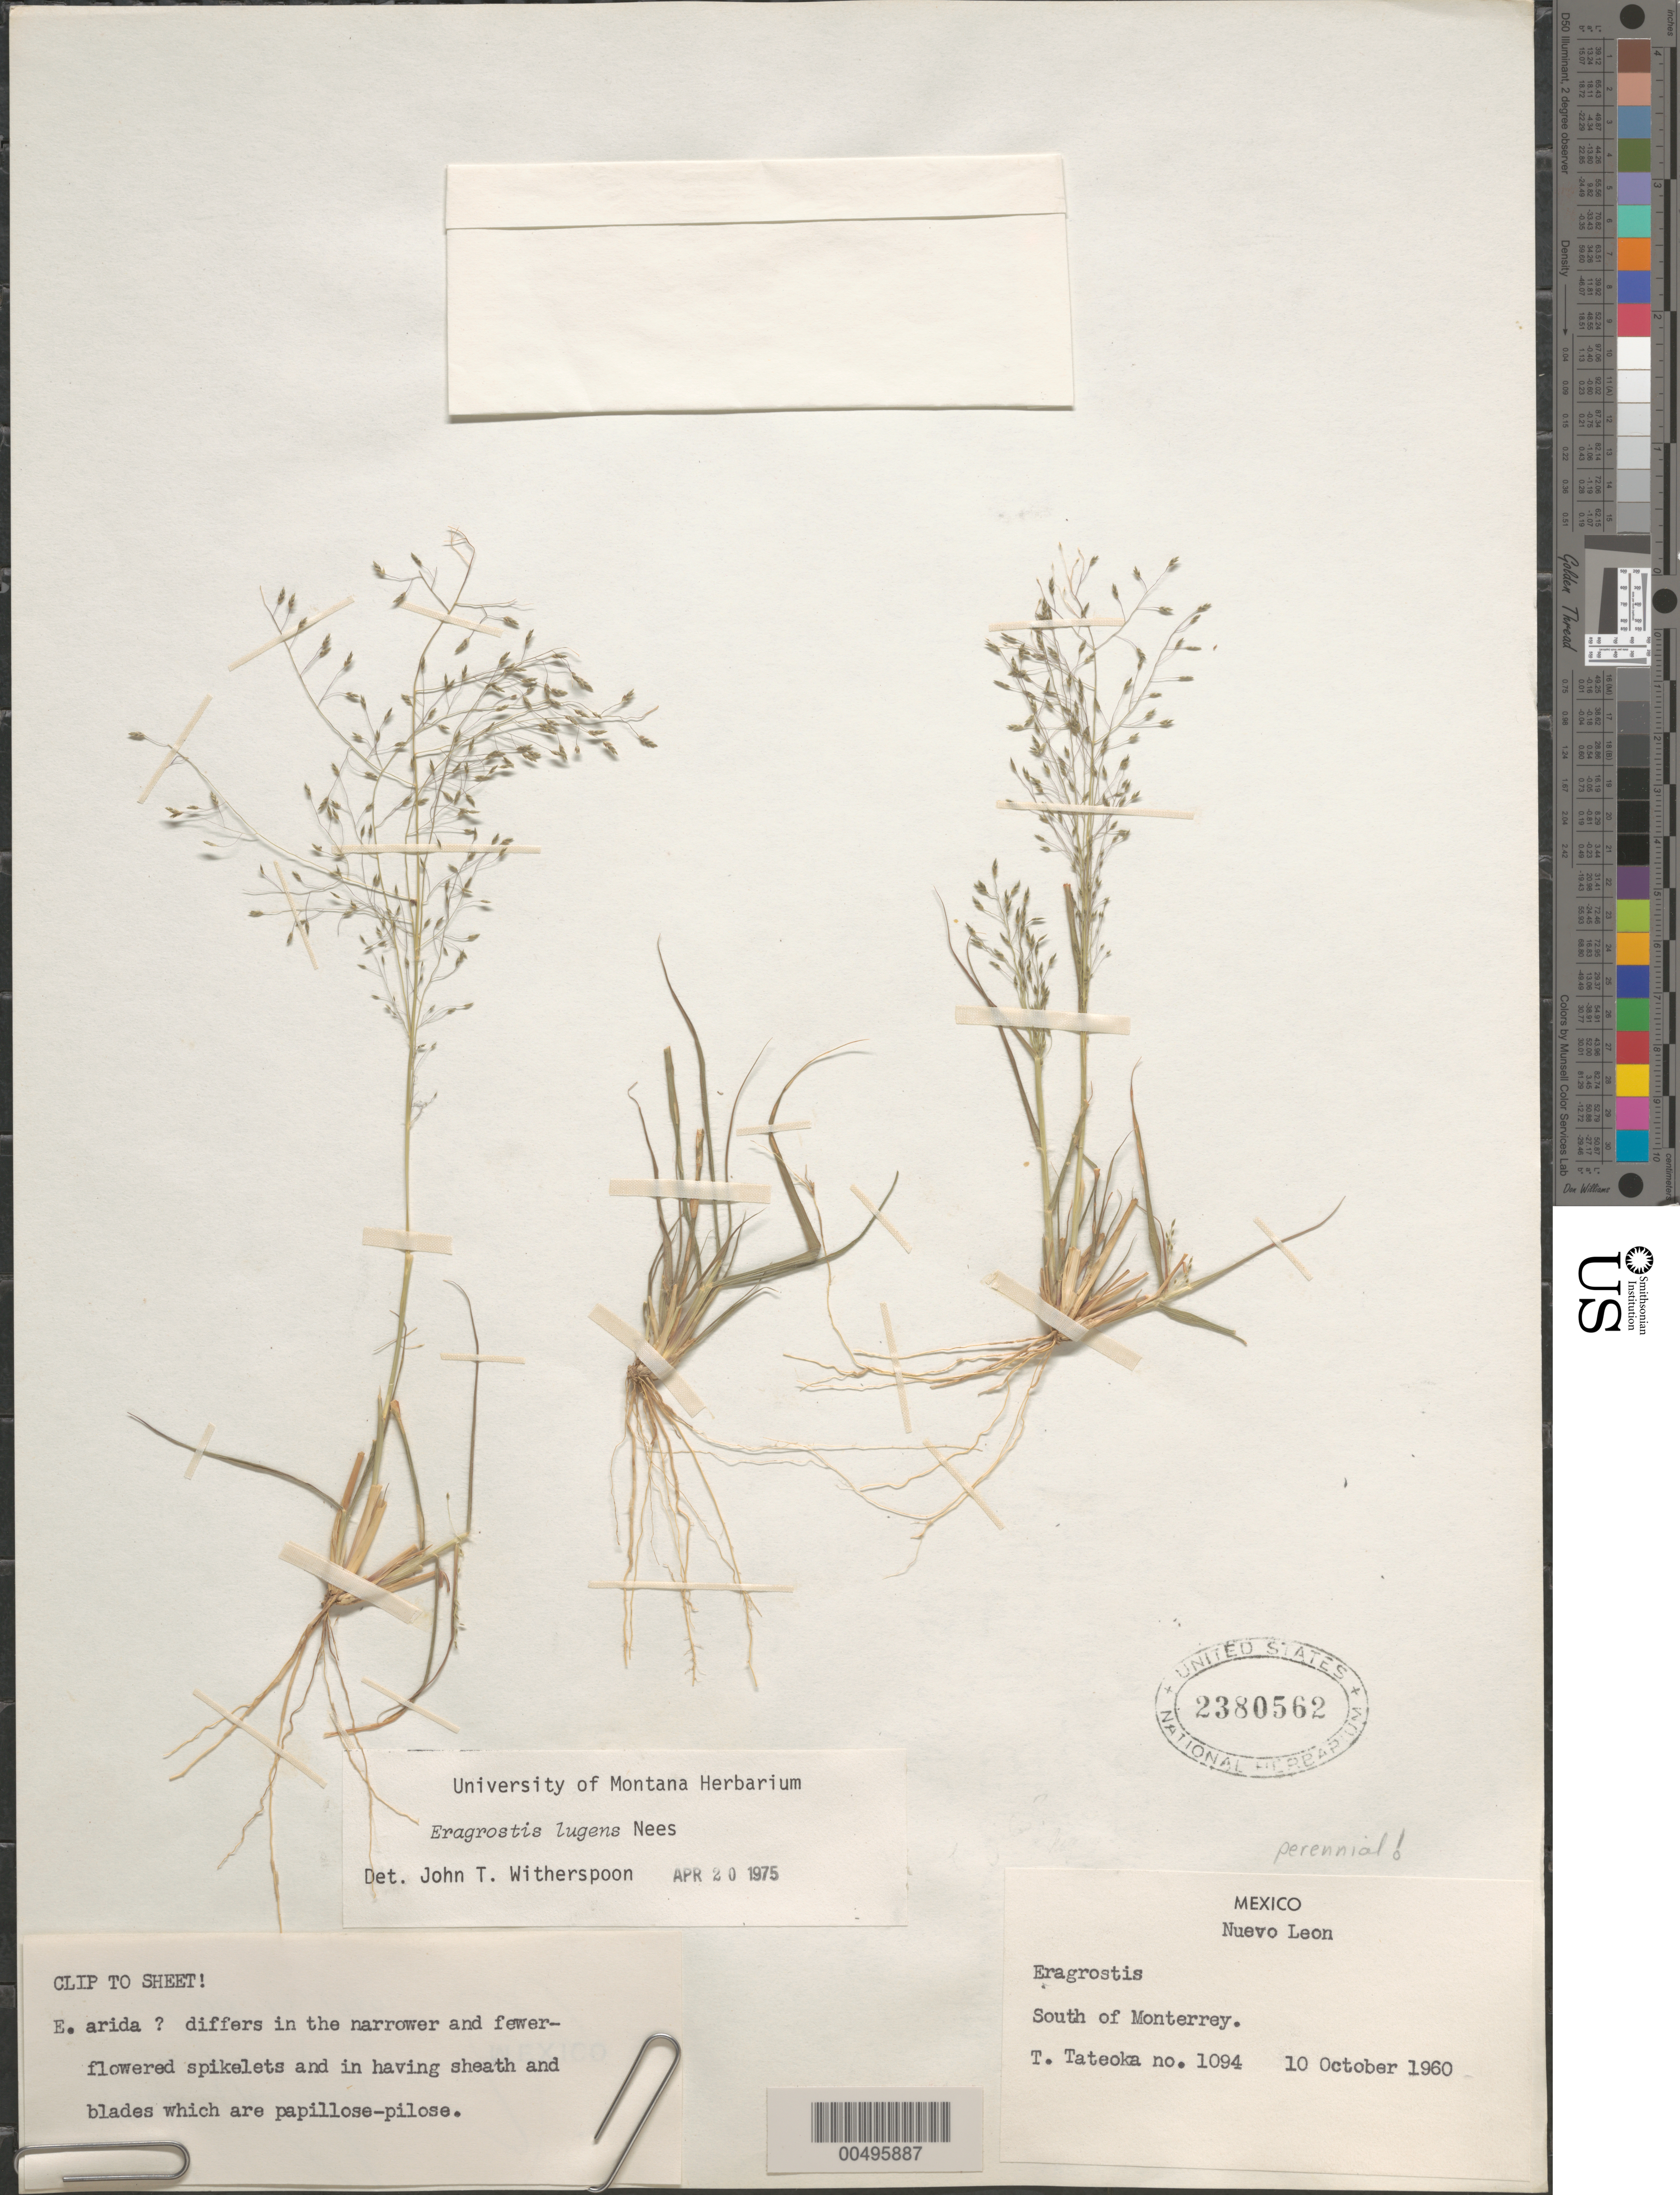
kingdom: Plantae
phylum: Tracheophyta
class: Liliopsida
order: Poales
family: Poaceae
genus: Eragrostis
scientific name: Eragrostis lugens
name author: Nees in Mart.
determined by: Witherspoon, John T.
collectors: T. Tateoka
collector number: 1094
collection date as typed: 10 Oct 1960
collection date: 1960-10-10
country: Mexico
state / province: Nuevo León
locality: S of Monterrey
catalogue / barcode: US 2380562